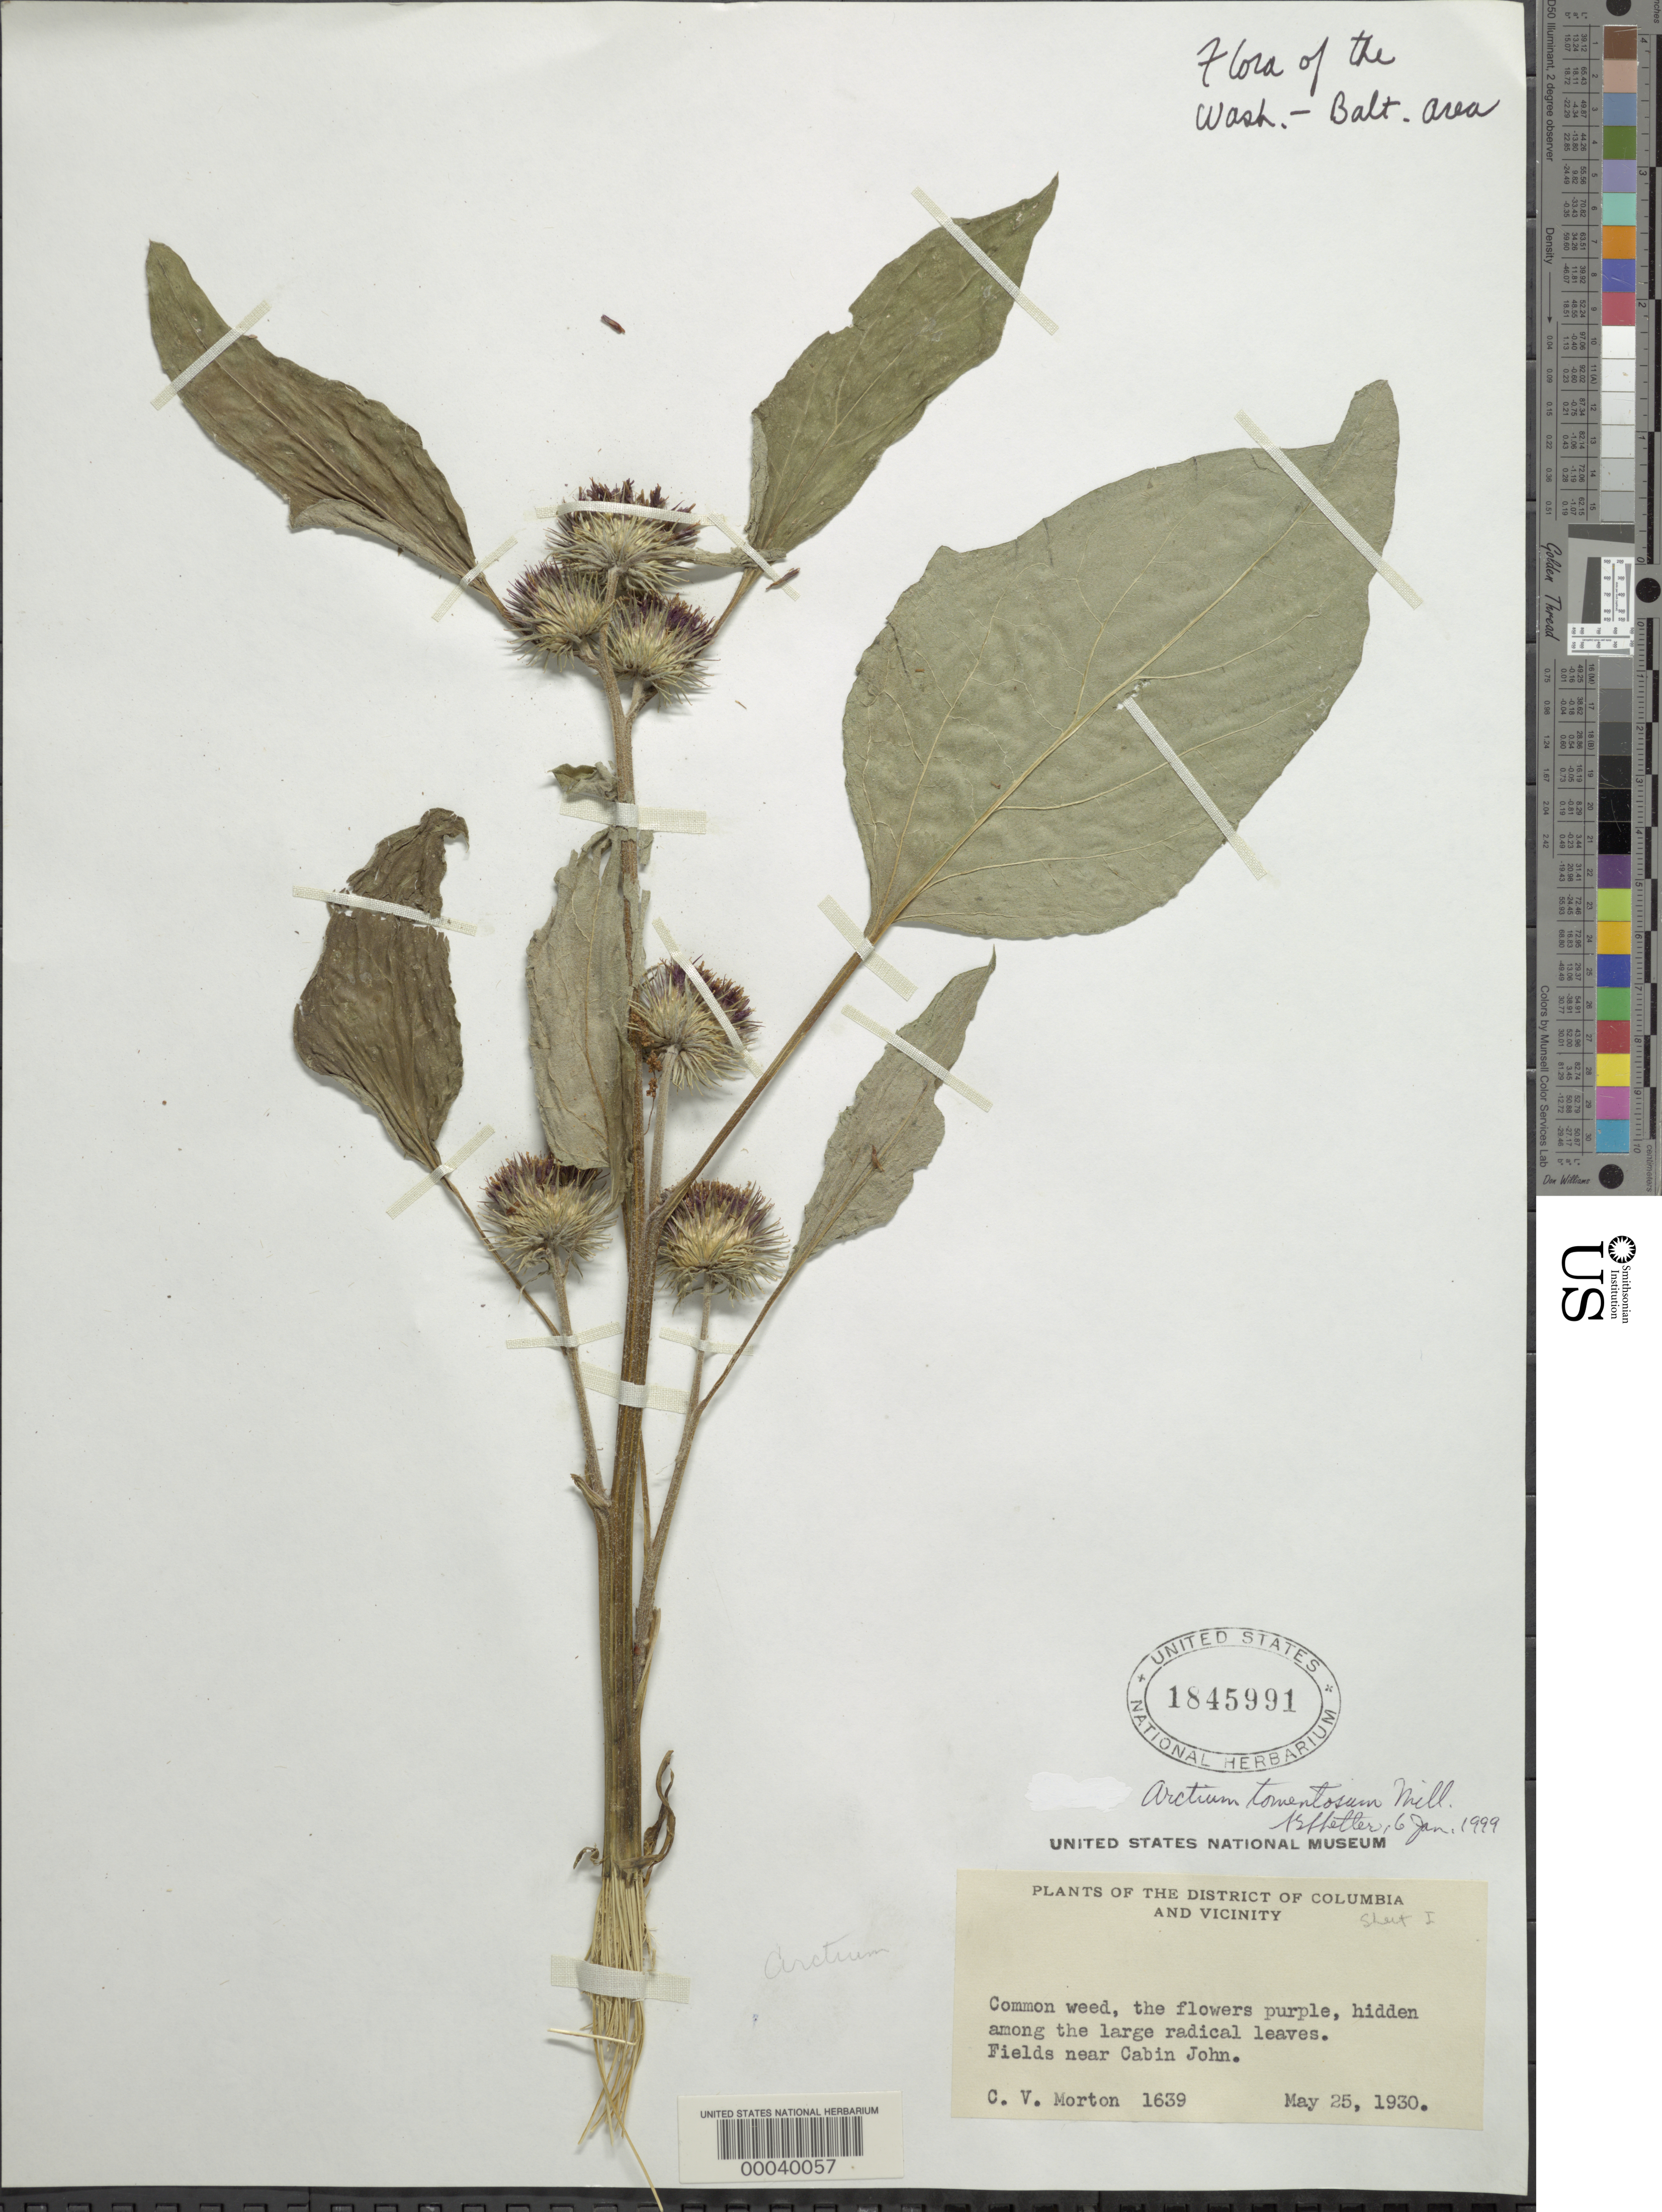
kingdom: Plantae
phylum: Tracheophyta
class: Magnoliopsida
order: Asterales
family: Asteraceae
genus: Arctium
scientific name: Arctium tomentosum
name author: Mill.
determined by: Shetler, Stanwyn G., (US), NMNH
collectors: C. V. Morton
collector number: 1639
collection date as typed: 25 May 1930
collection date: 1930-05-25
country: United States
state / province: Maryland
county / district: Montgomery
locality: Near Cabin John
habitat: Fields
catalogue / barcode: US 1845991